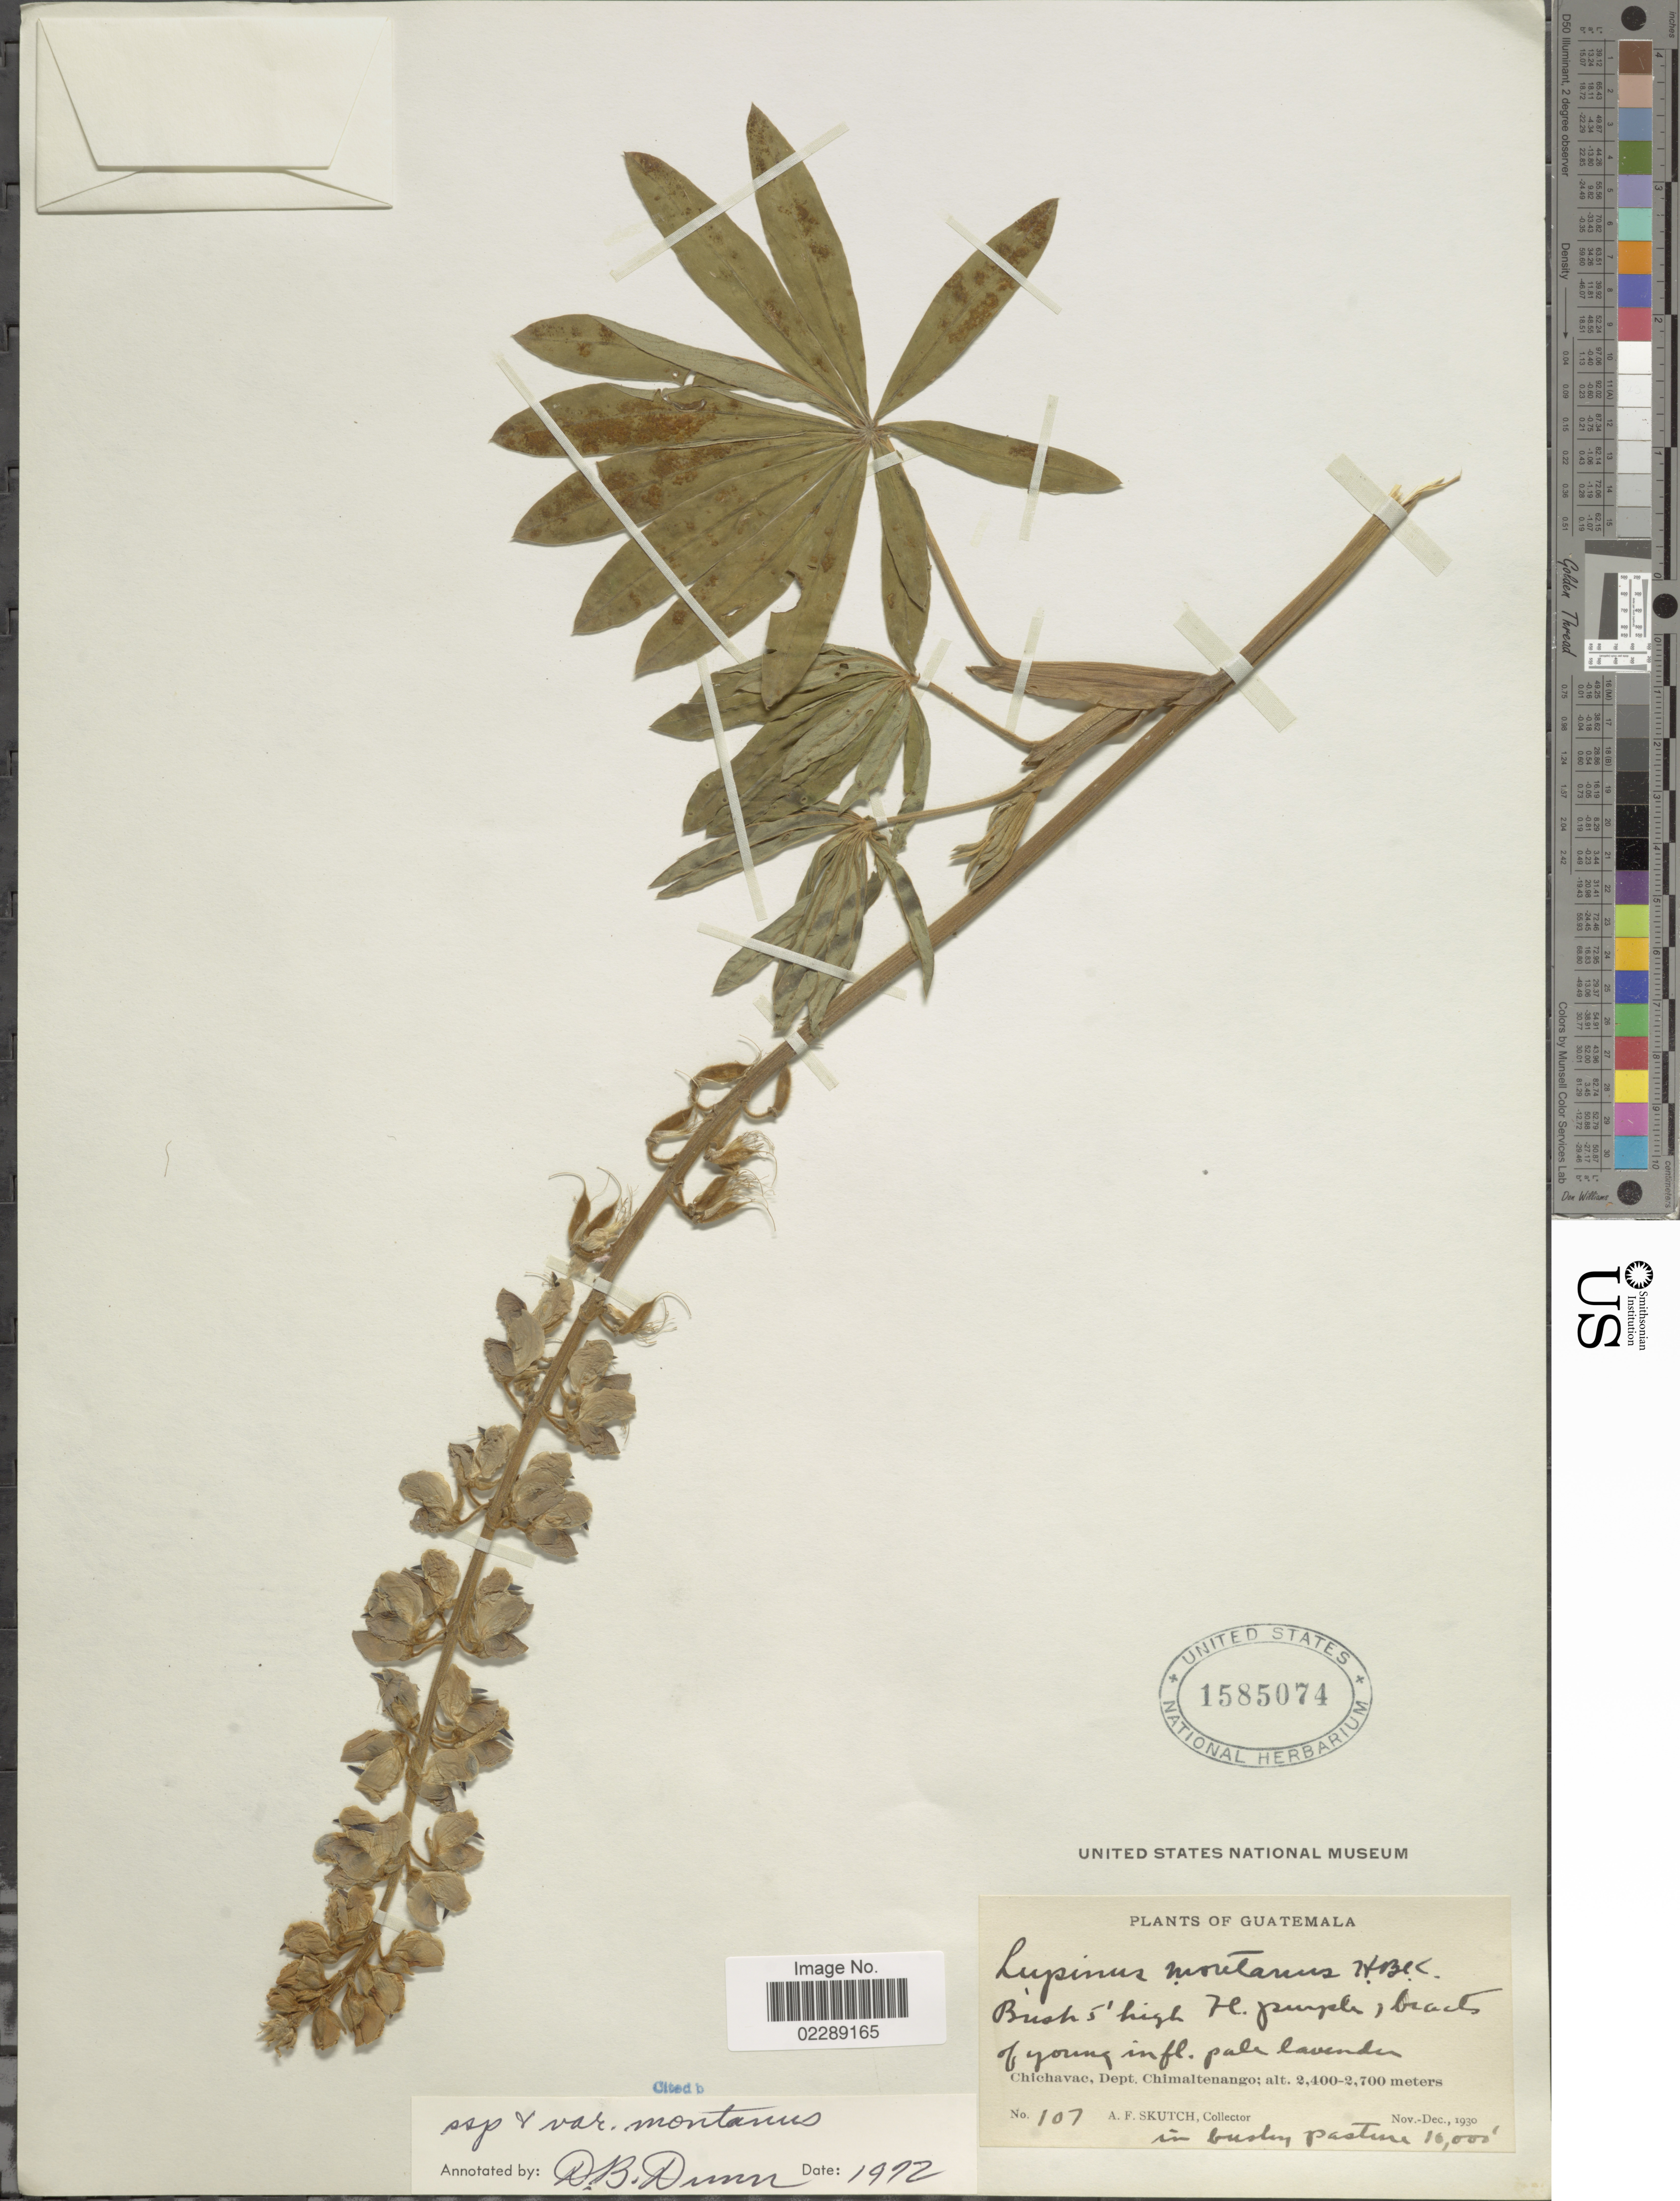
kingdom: Plantae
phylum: Tracheophyta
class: Magnoliopsida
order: Fabales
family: Fabaceae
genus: Lupinus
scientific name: Lupinus montanus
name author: Kunth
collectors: A. F. Skutch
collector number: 107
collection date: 1930-11/1930-12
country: Guatemala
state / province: Chimaltenango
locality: Chichavac, Dept. Chimaltenango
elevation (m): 2400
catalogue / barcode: US 1585074